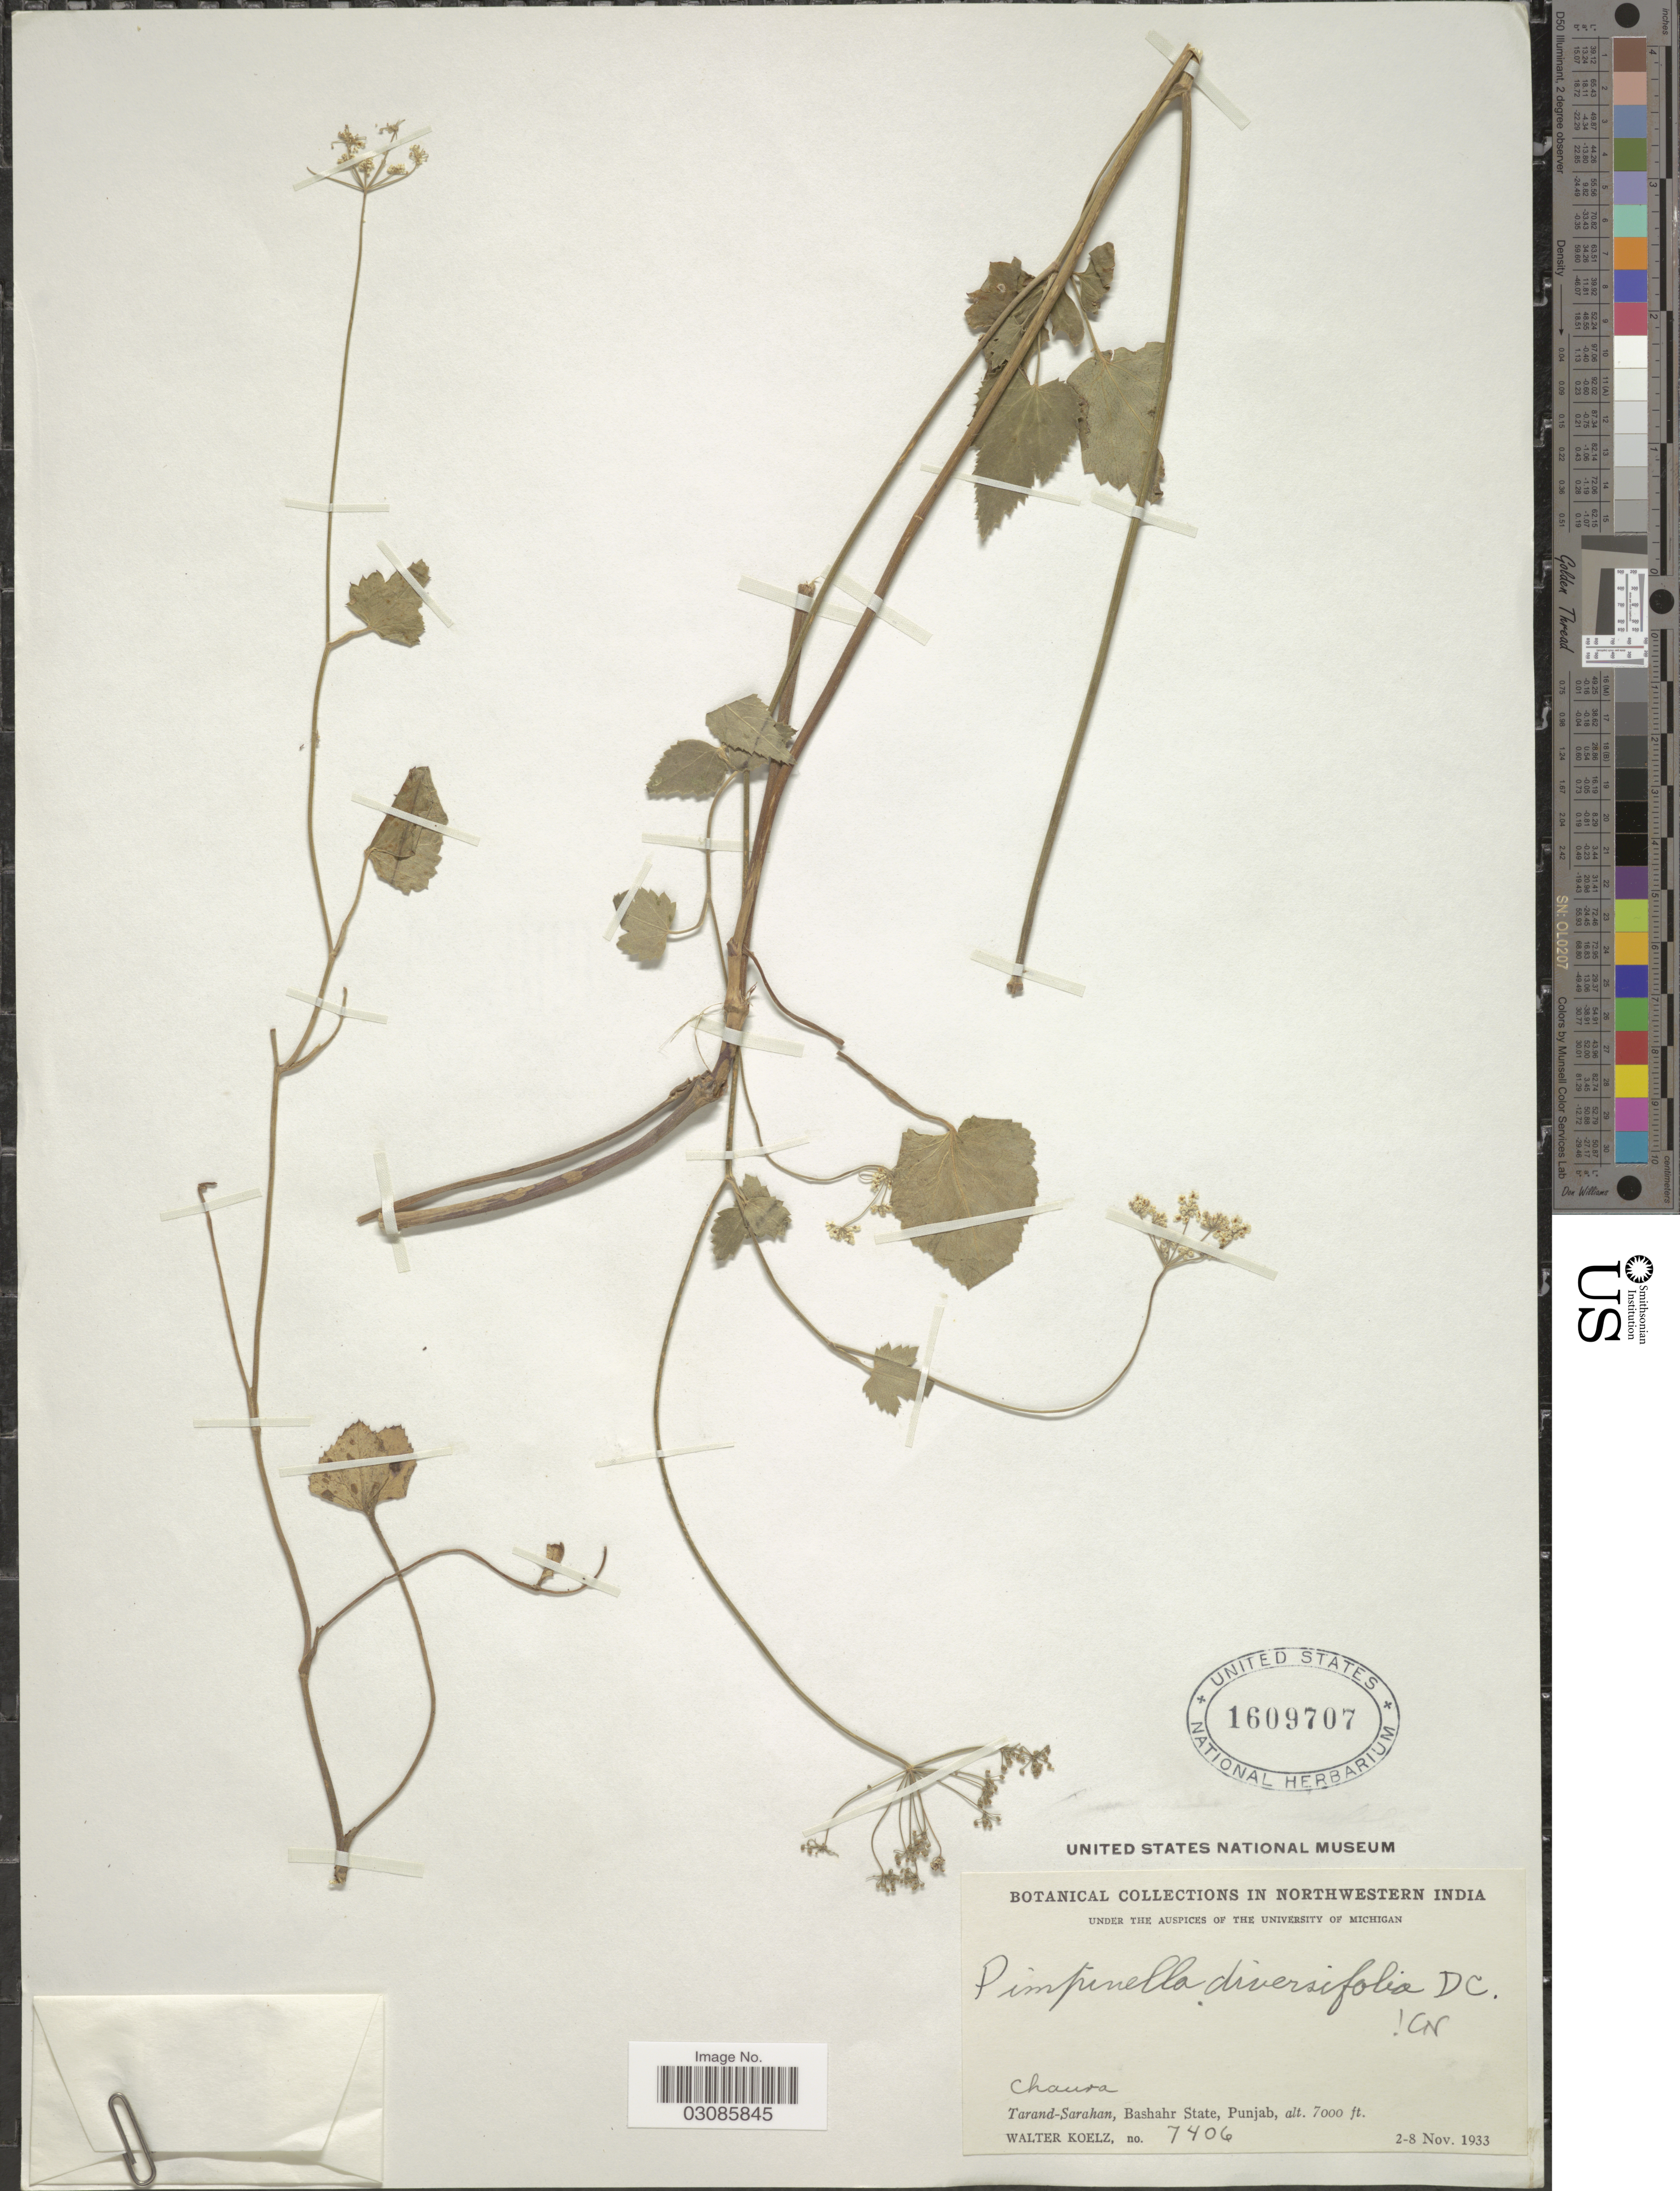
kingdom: Plantae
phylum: Tracheophyta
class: Magnoliopsida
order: Apiales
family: Apiaceae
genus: Pimpinella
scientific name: Pimpinella diversifolia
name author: DC.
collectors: W. N. Koelz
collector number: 7406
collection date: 1933-11-02/1933-11-08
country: India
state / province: Punjab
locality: Nothwestern India. Chaura. Tarand-Sarahan, Bashahr State, Punjab.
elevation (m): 2134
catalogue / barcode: US 1609707